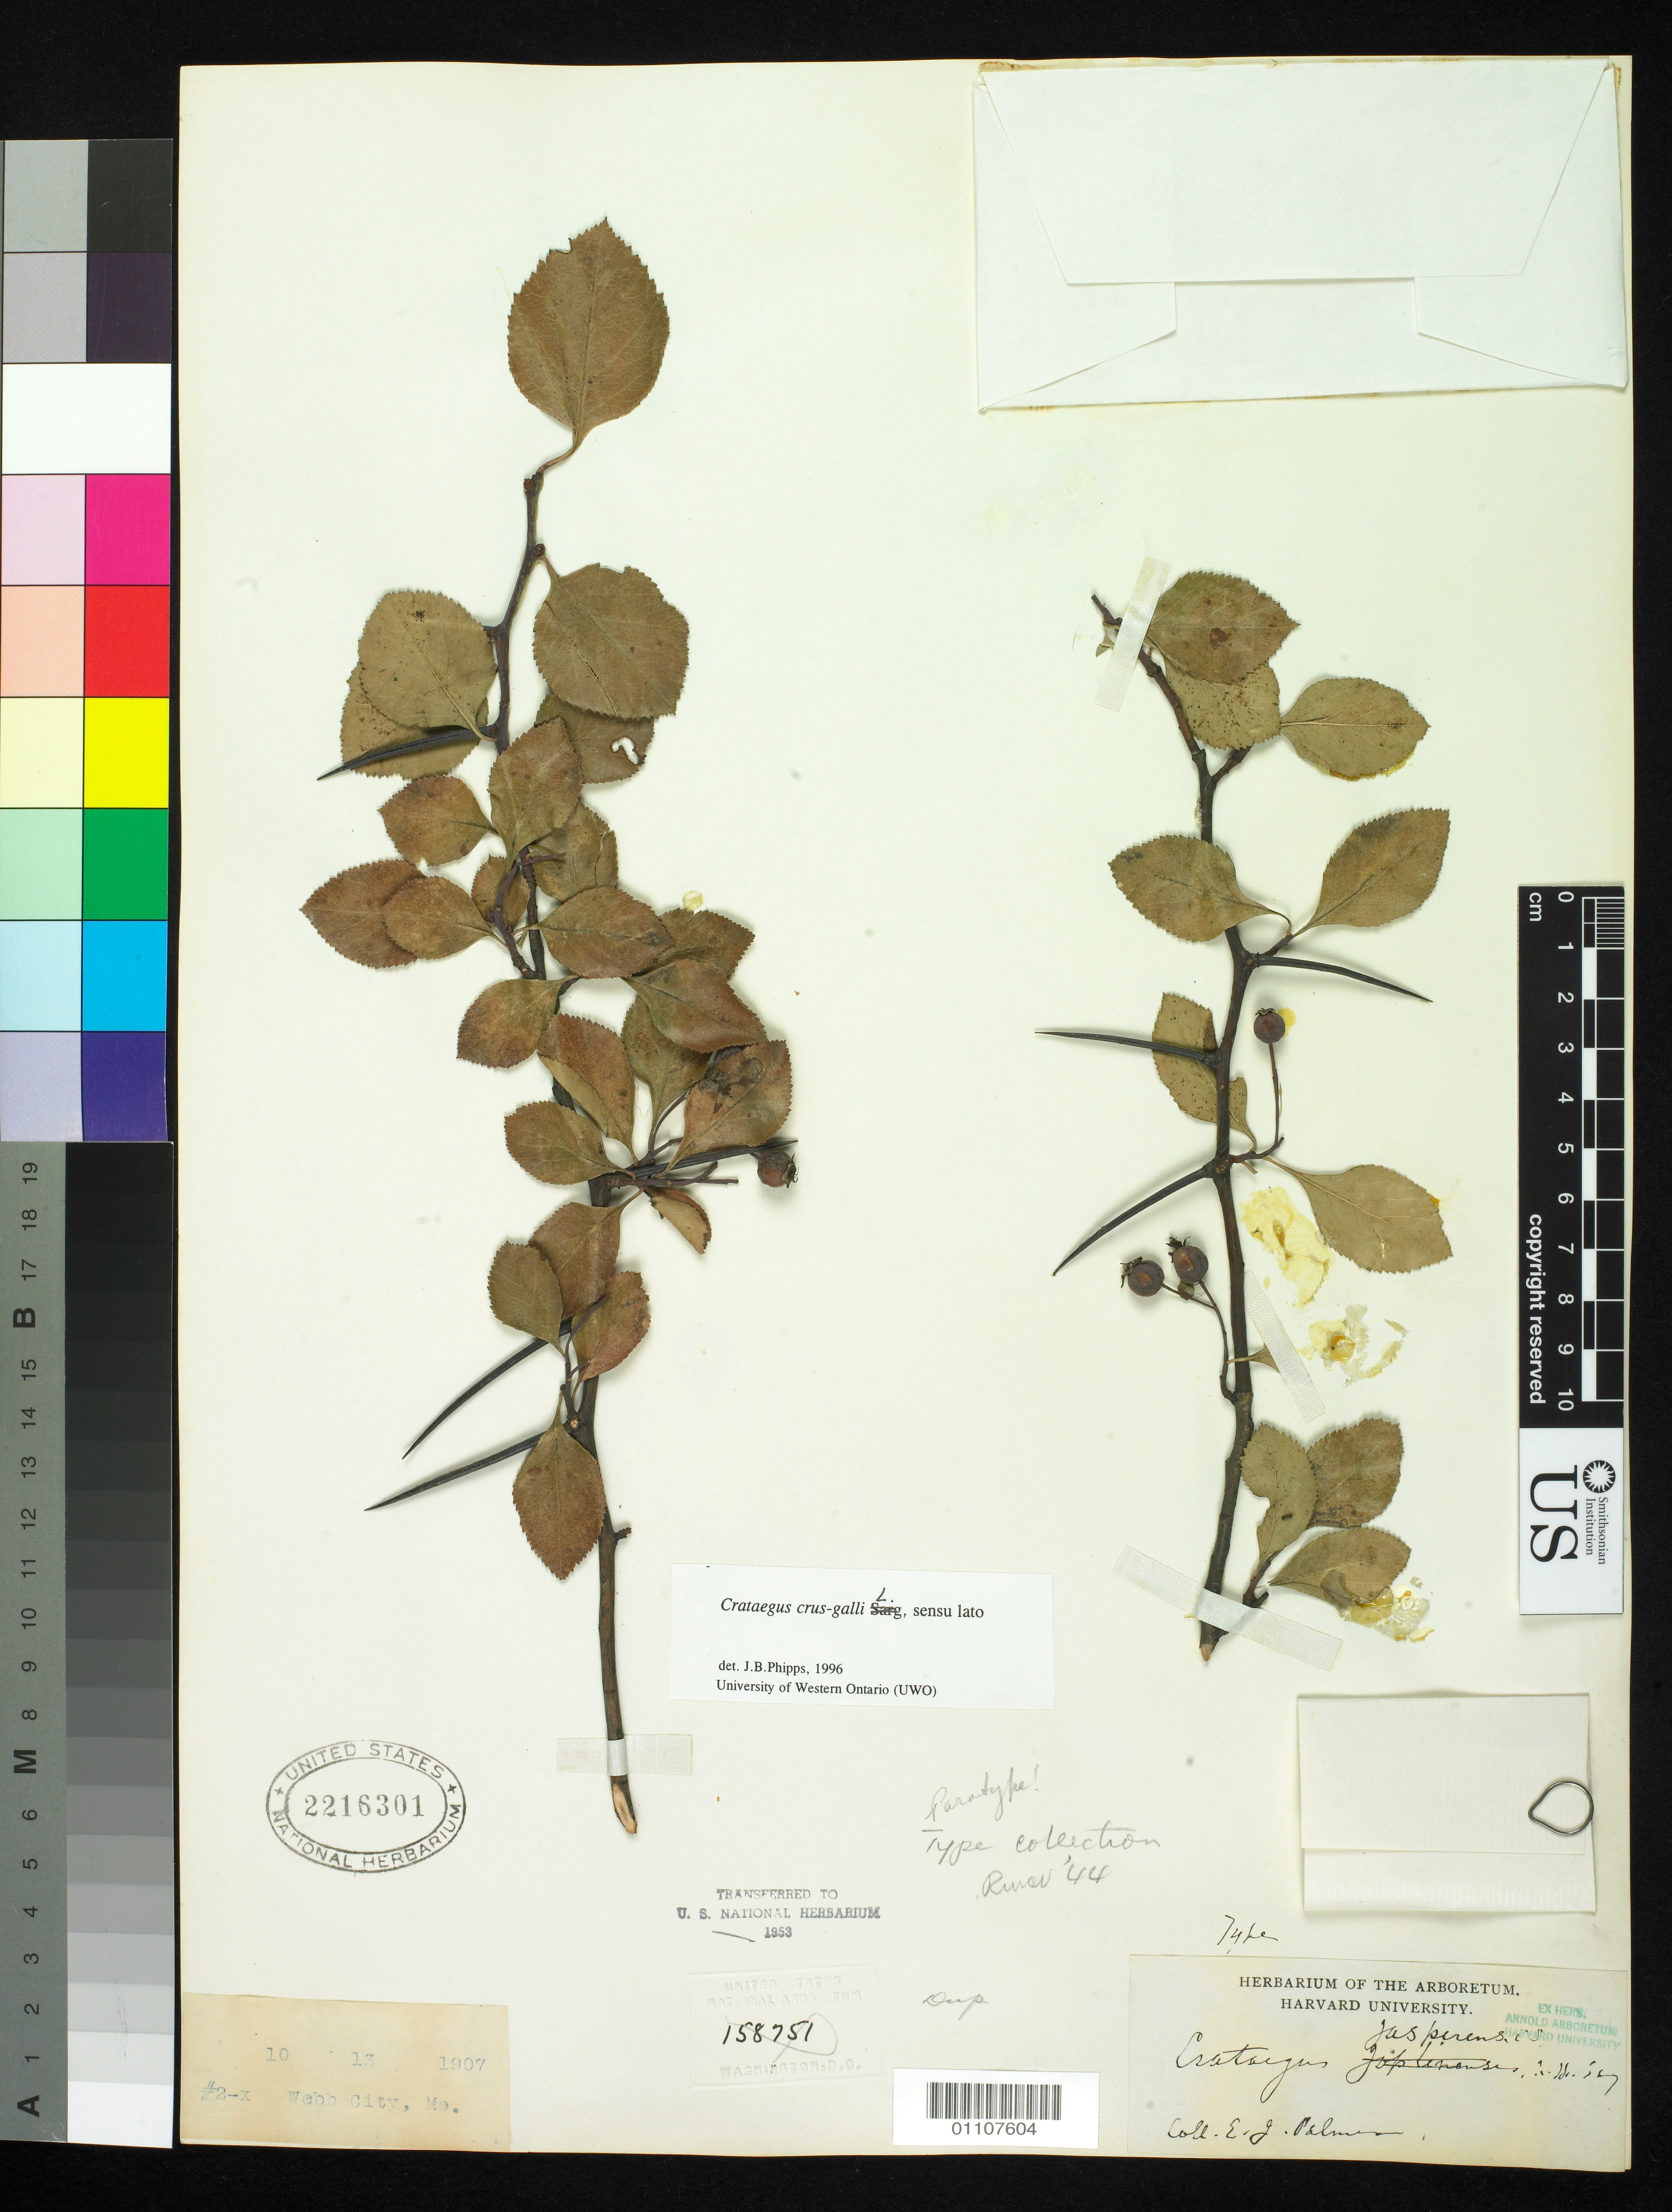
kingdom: Plantae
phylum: Tracheophyta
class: Magnoliopsida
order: Rosales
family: Rosaceae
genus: Crataegus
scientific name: Crataegus jasperensis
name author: Sarg.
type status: Syntype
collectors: E. J. Palmer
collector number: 2 - x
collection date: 1907-10-13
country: United States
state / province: Missouri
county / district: Jasper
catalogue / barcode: US 2216301